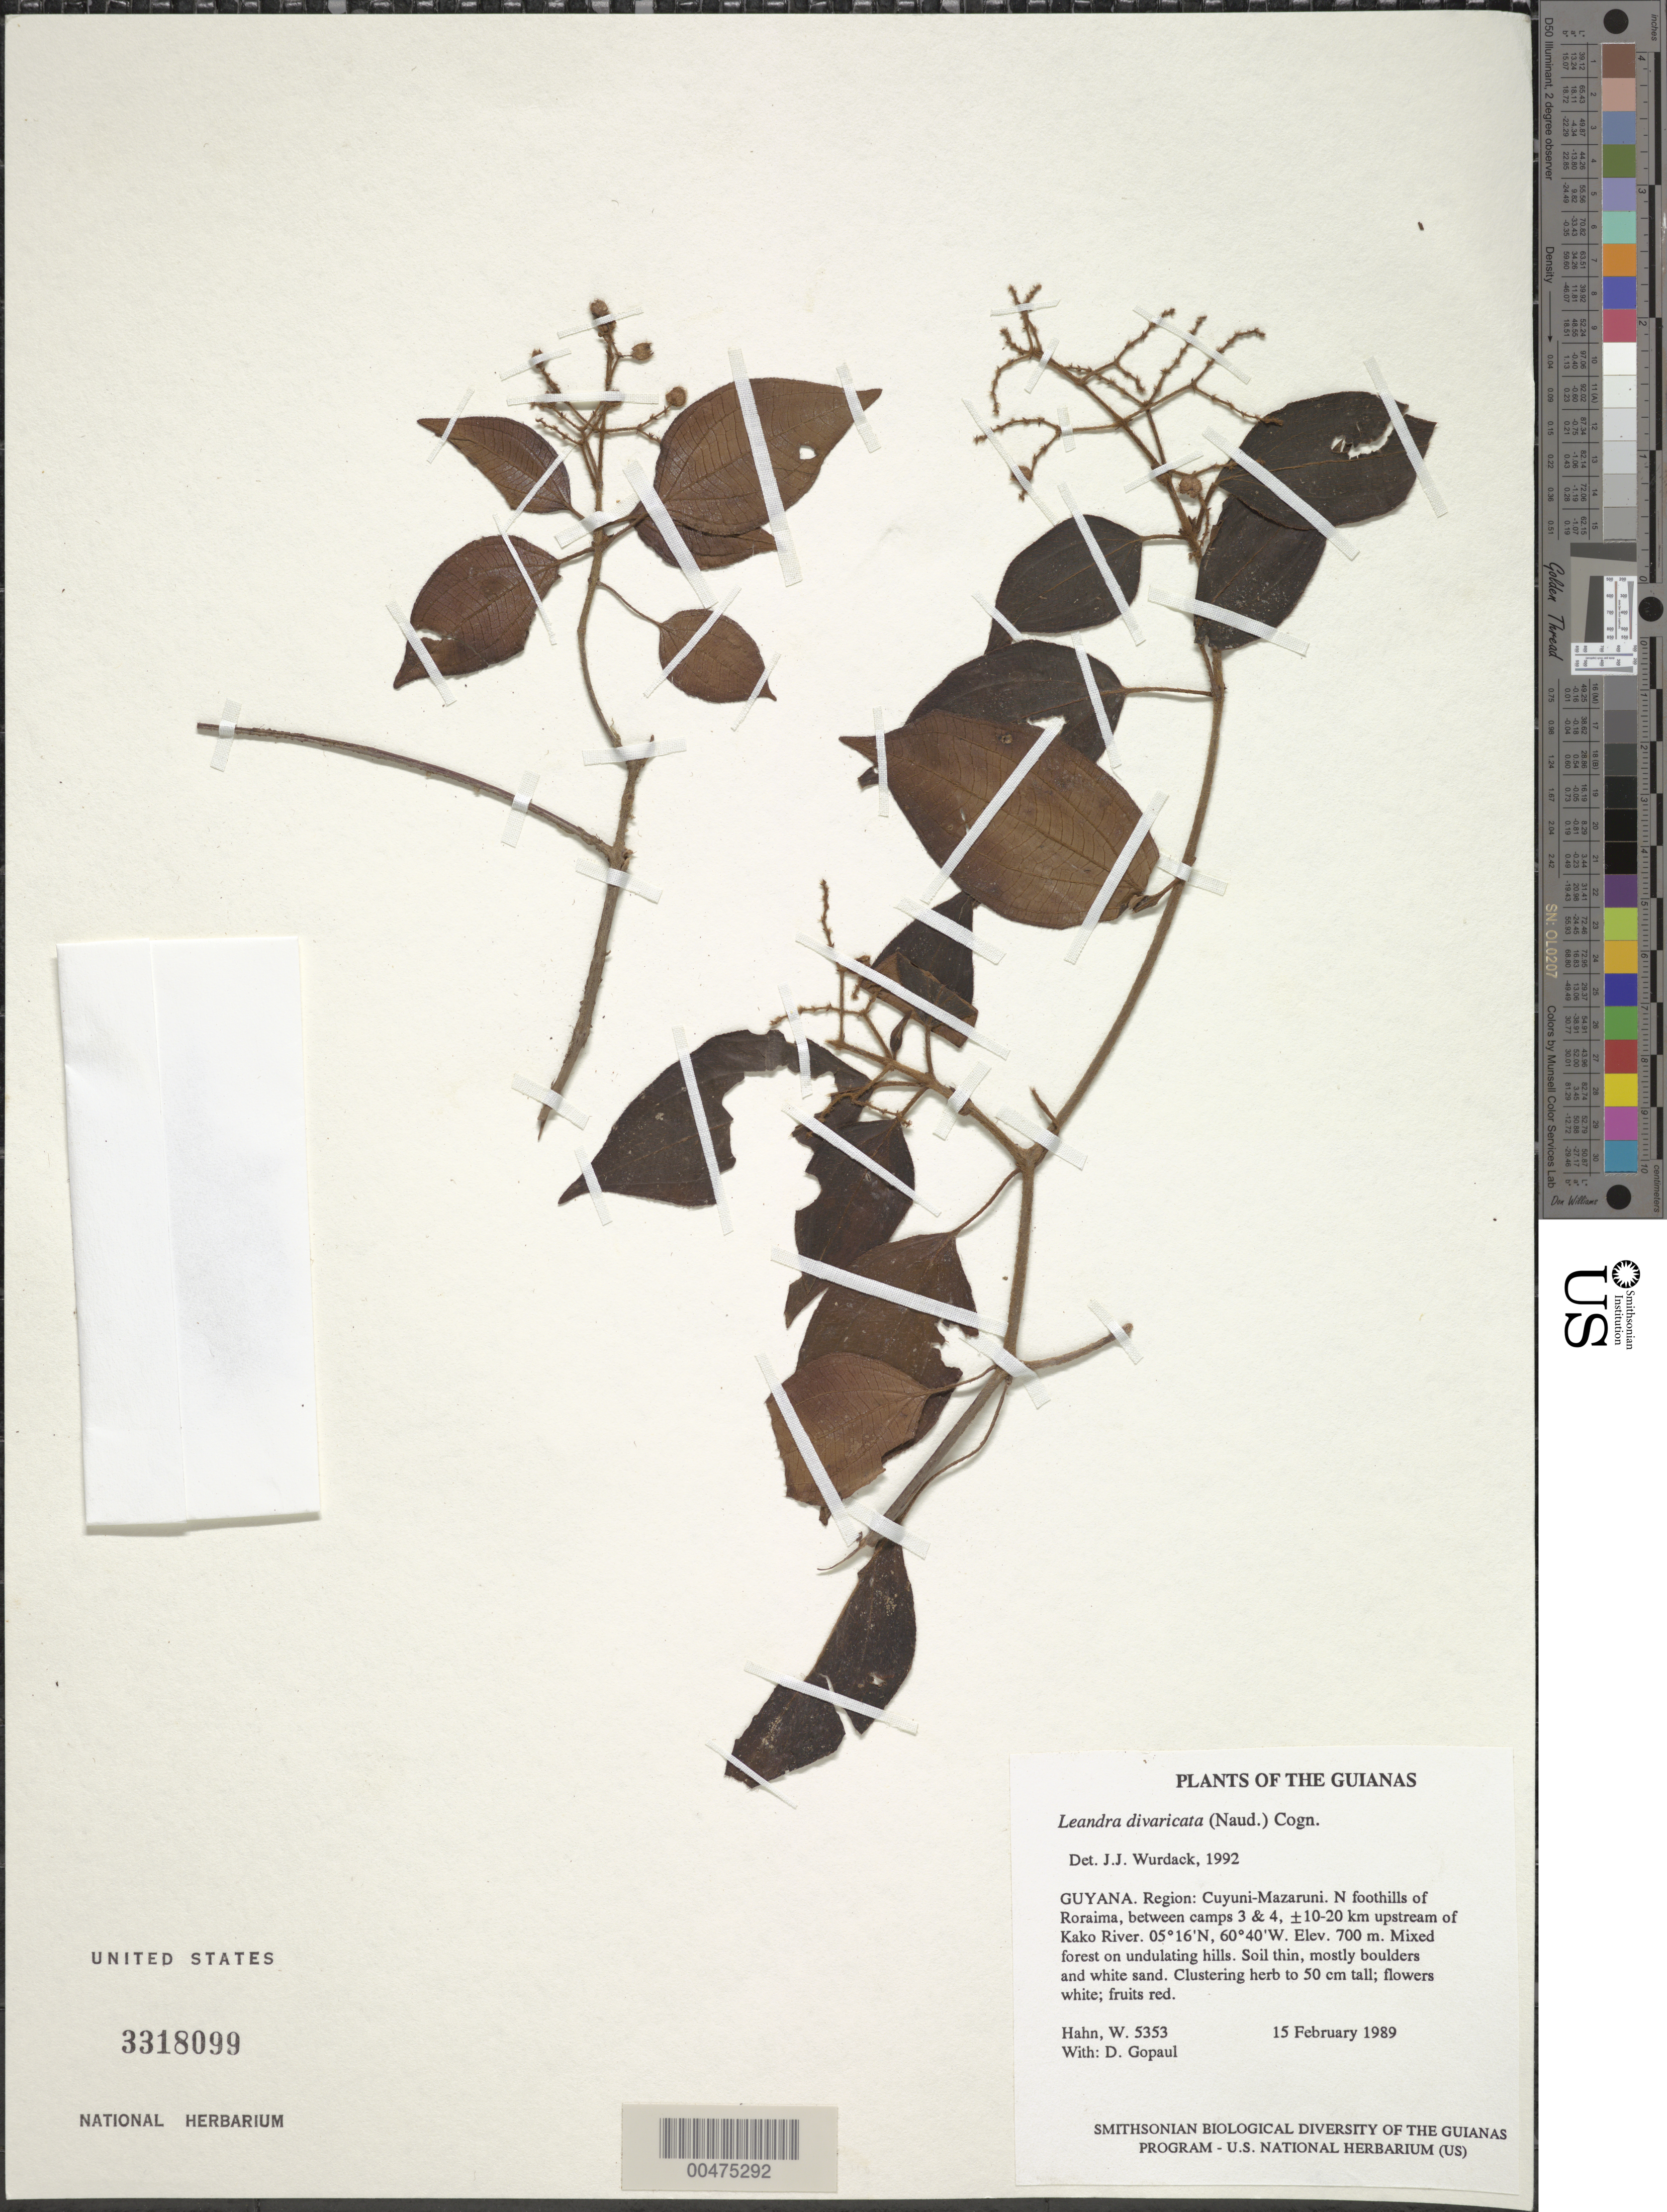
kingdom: Plantae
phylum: Tracheophyta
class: Magnoliopsida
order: Myrtales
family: Melastomataceae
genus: Leandra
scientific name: Leandra divaricata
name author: (Naudin) Cogn.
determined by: Wurdack, John J., (US), US (UNITED STATES)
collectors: W. Hahn & D. Gopaul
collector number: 5353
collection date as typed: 15 February 1989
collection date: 1989-02-15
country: Guyana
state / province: Cuyuni-Mazaruni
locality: N foothills of Roraima, between camps 3 & 4, ±10-20 km upstream of Kako River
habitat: Mixed forest on undulating hills. Soil thin, mostly boulders and white sand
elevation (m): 700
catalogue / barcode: US 3318099